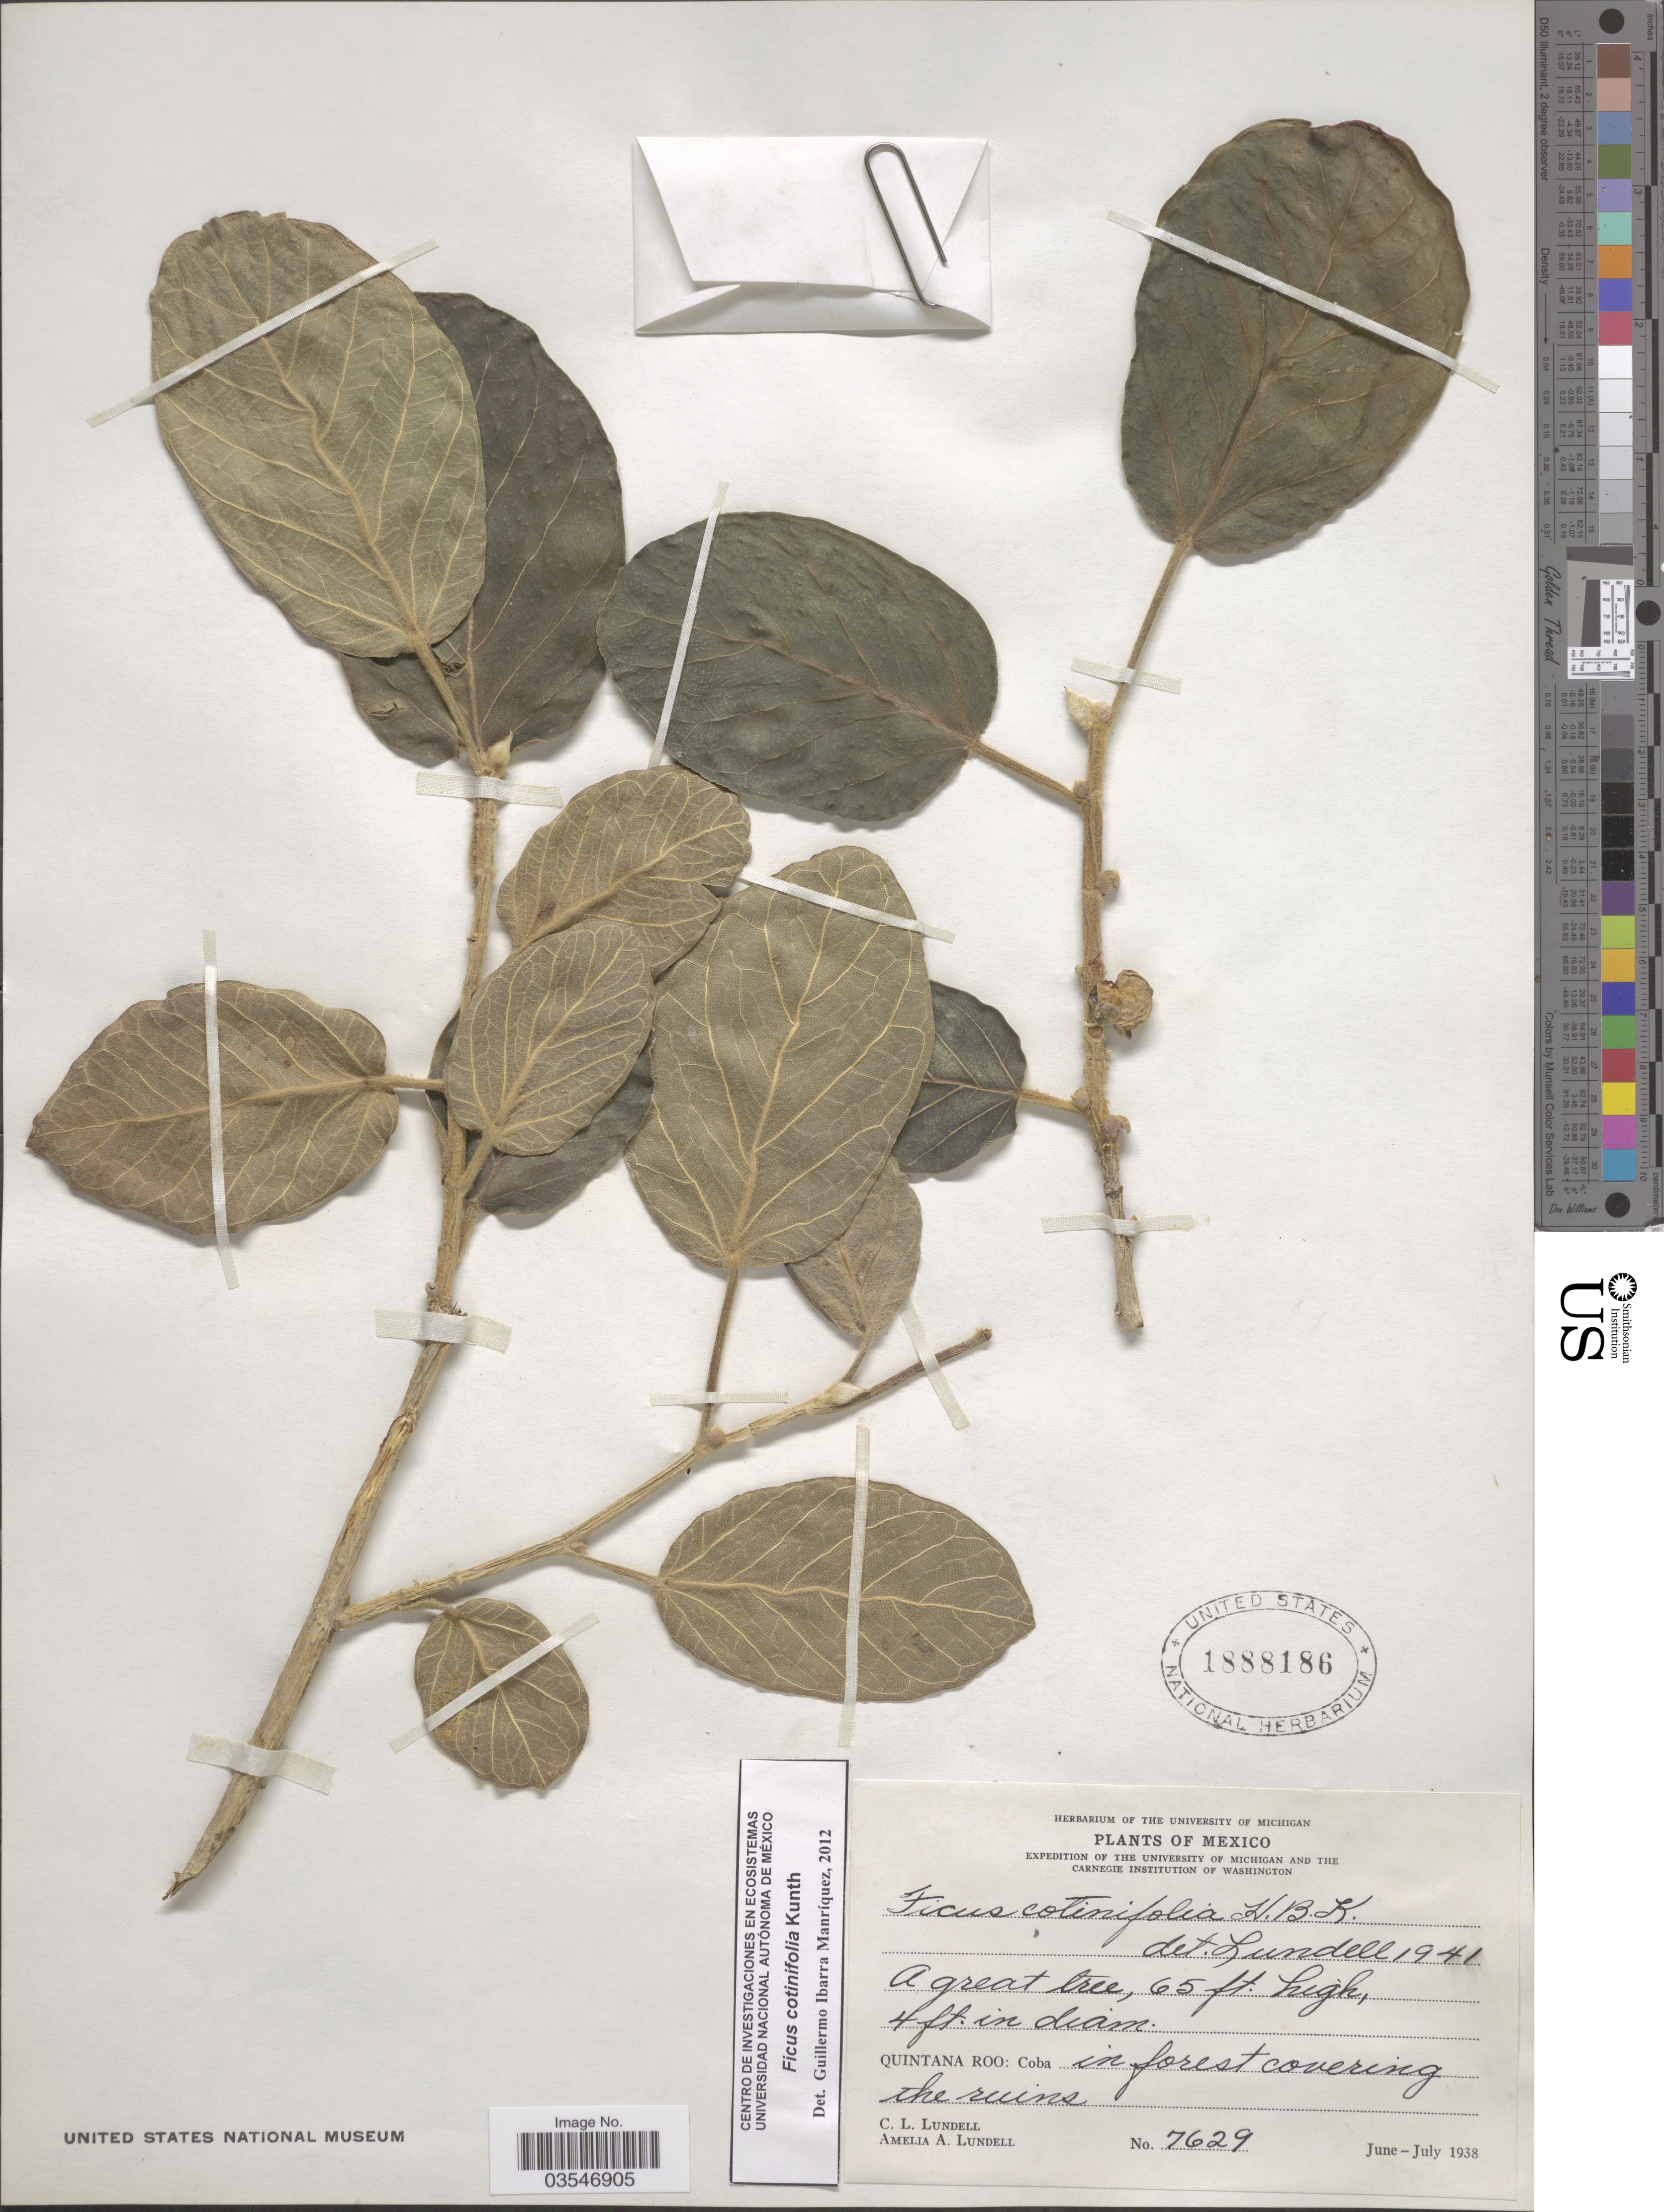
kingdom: Plantae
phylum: Tracheophyta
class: Magnoliopsida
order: Rosales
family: Moraceae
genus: Ficus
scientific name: Ficus cotinifolia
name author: Kunth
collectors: C. L. Lundell & A. A. Lundell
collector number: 7629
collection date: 1938-06/1938-07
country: Mexico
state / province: Quintana Roo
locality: Coba.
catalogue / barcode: US 1888186